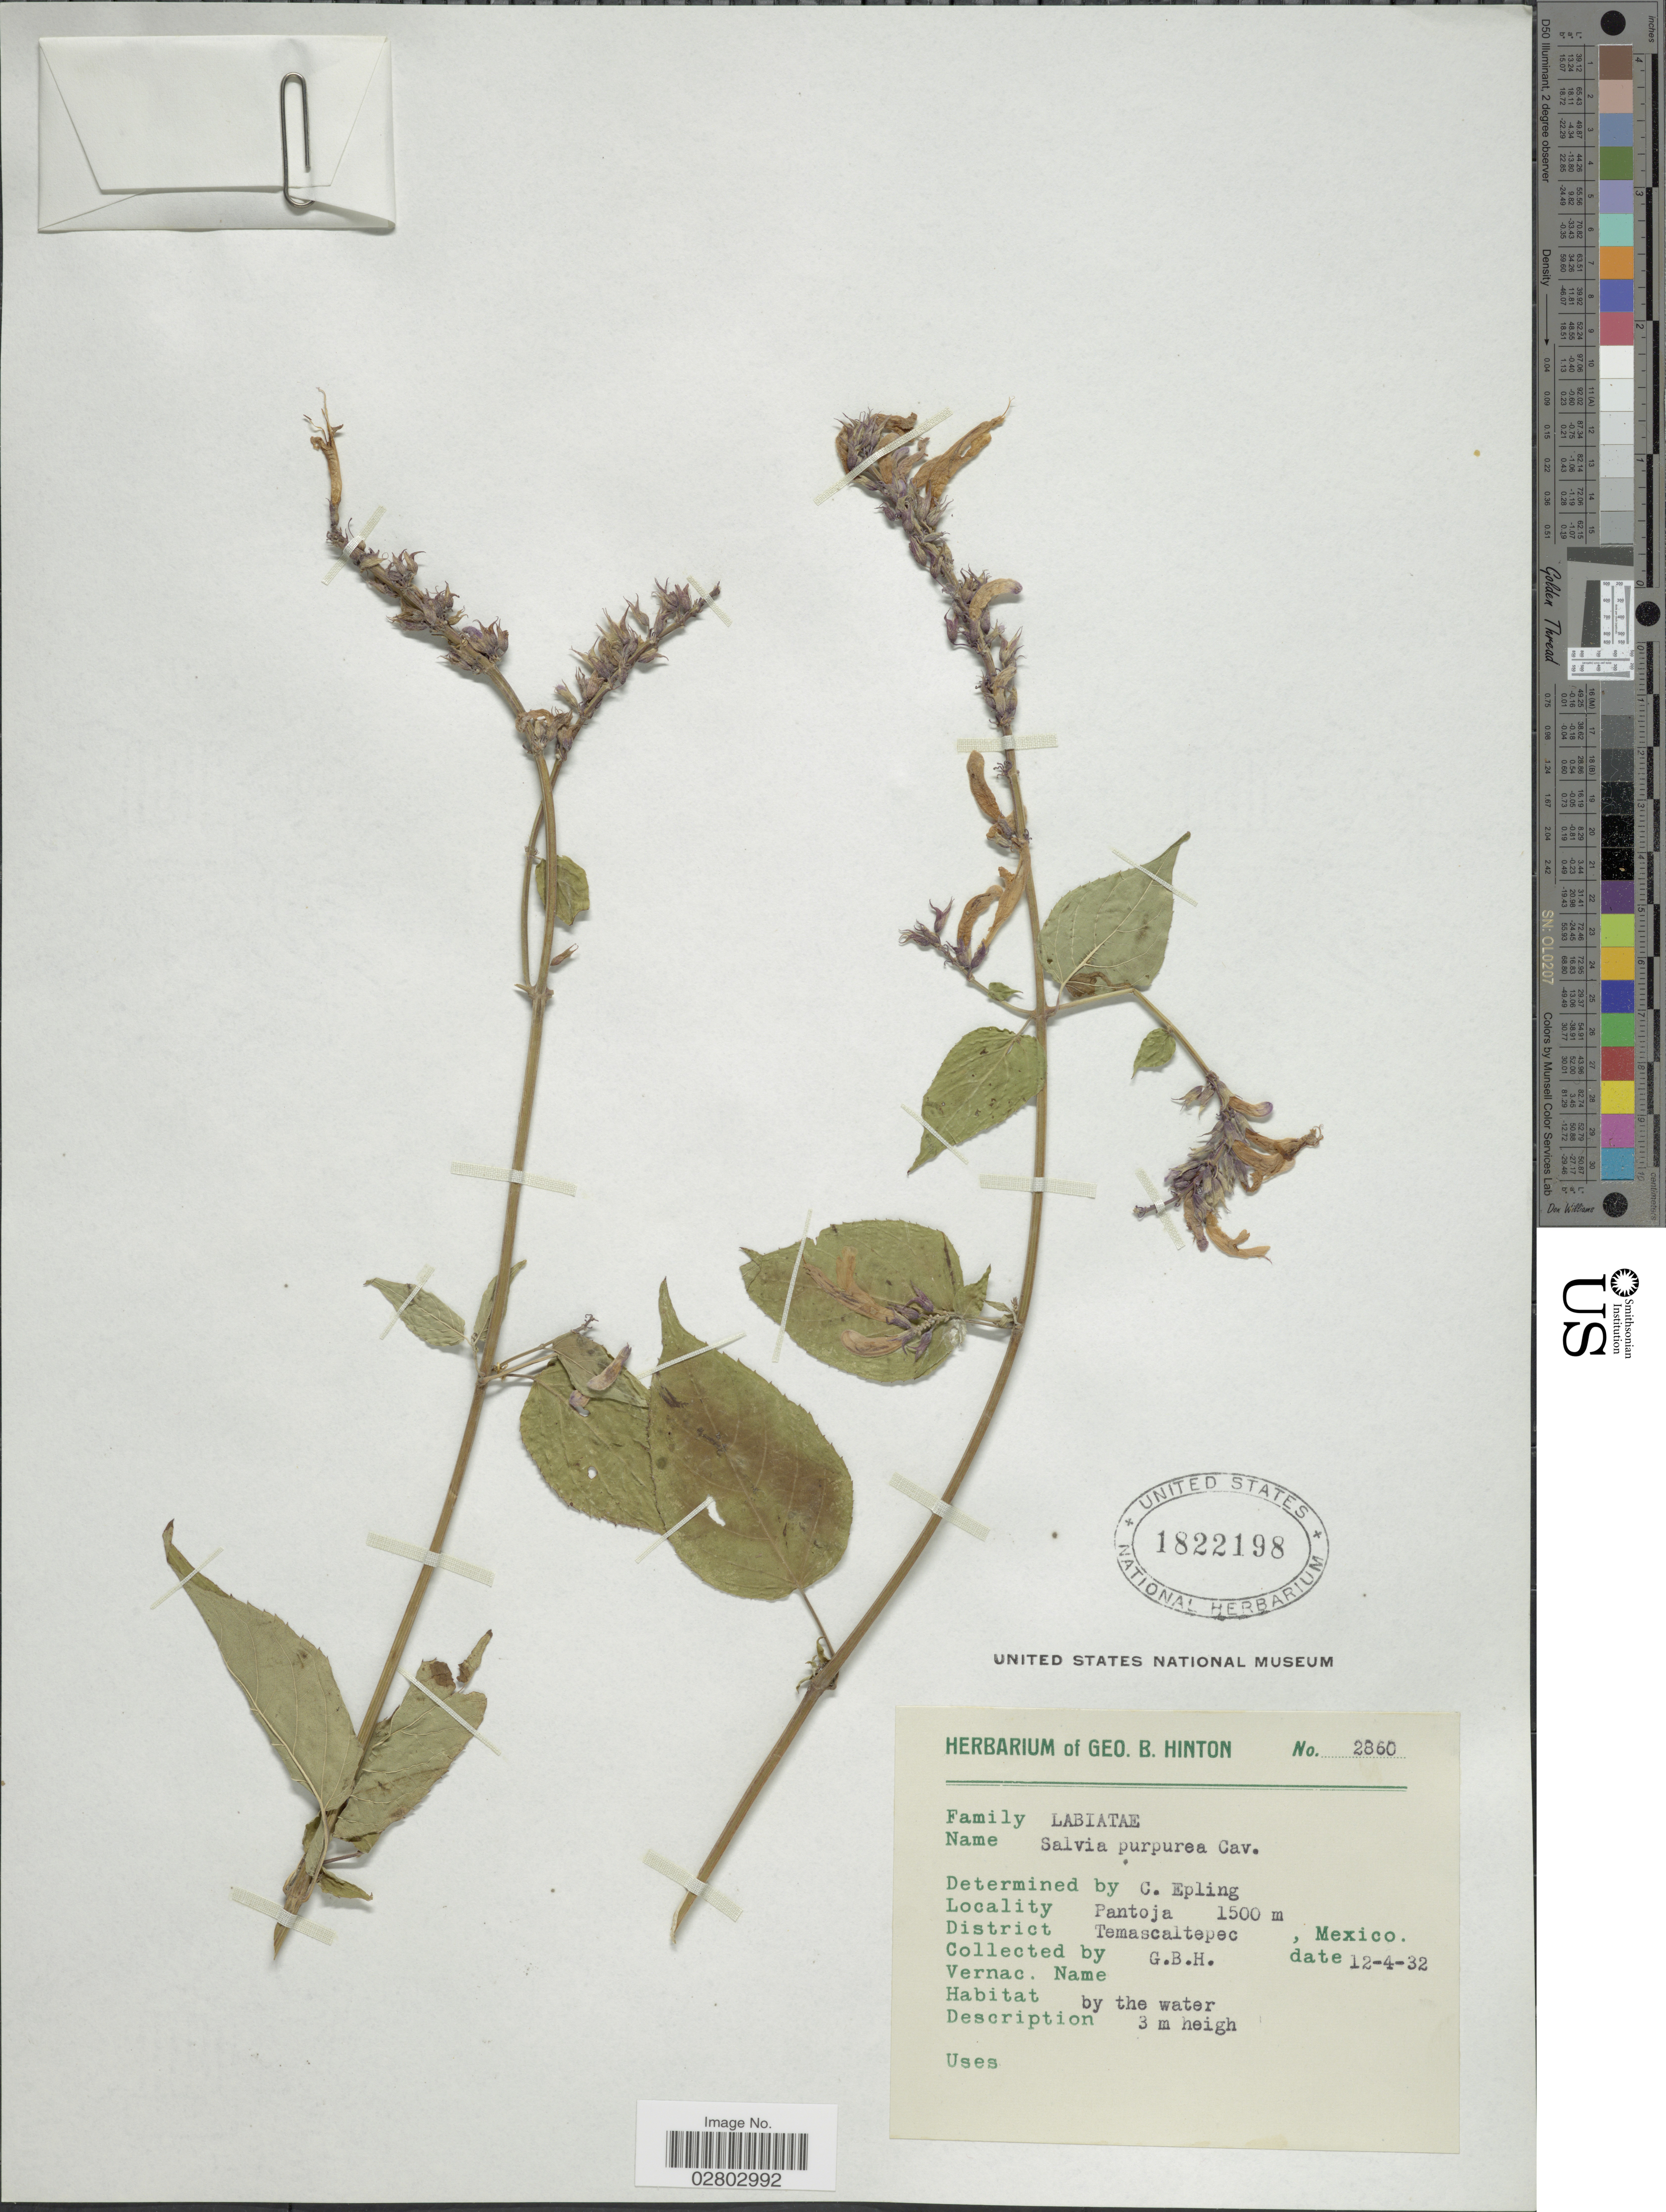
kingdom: Plantae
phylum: Tracheophyta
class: Magnoliopsida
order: Lamiales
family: Lamiaceae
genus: Salvia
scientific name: Salvia purpurea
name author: Cav.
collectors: G. B. Hinton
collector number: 2860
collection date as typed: Transcribed d/m/y: 12/4/32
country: Mexico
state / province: México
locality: Pantoja, District Temascaltepec, Mexico.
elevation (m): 1500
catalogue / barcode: US 1822198